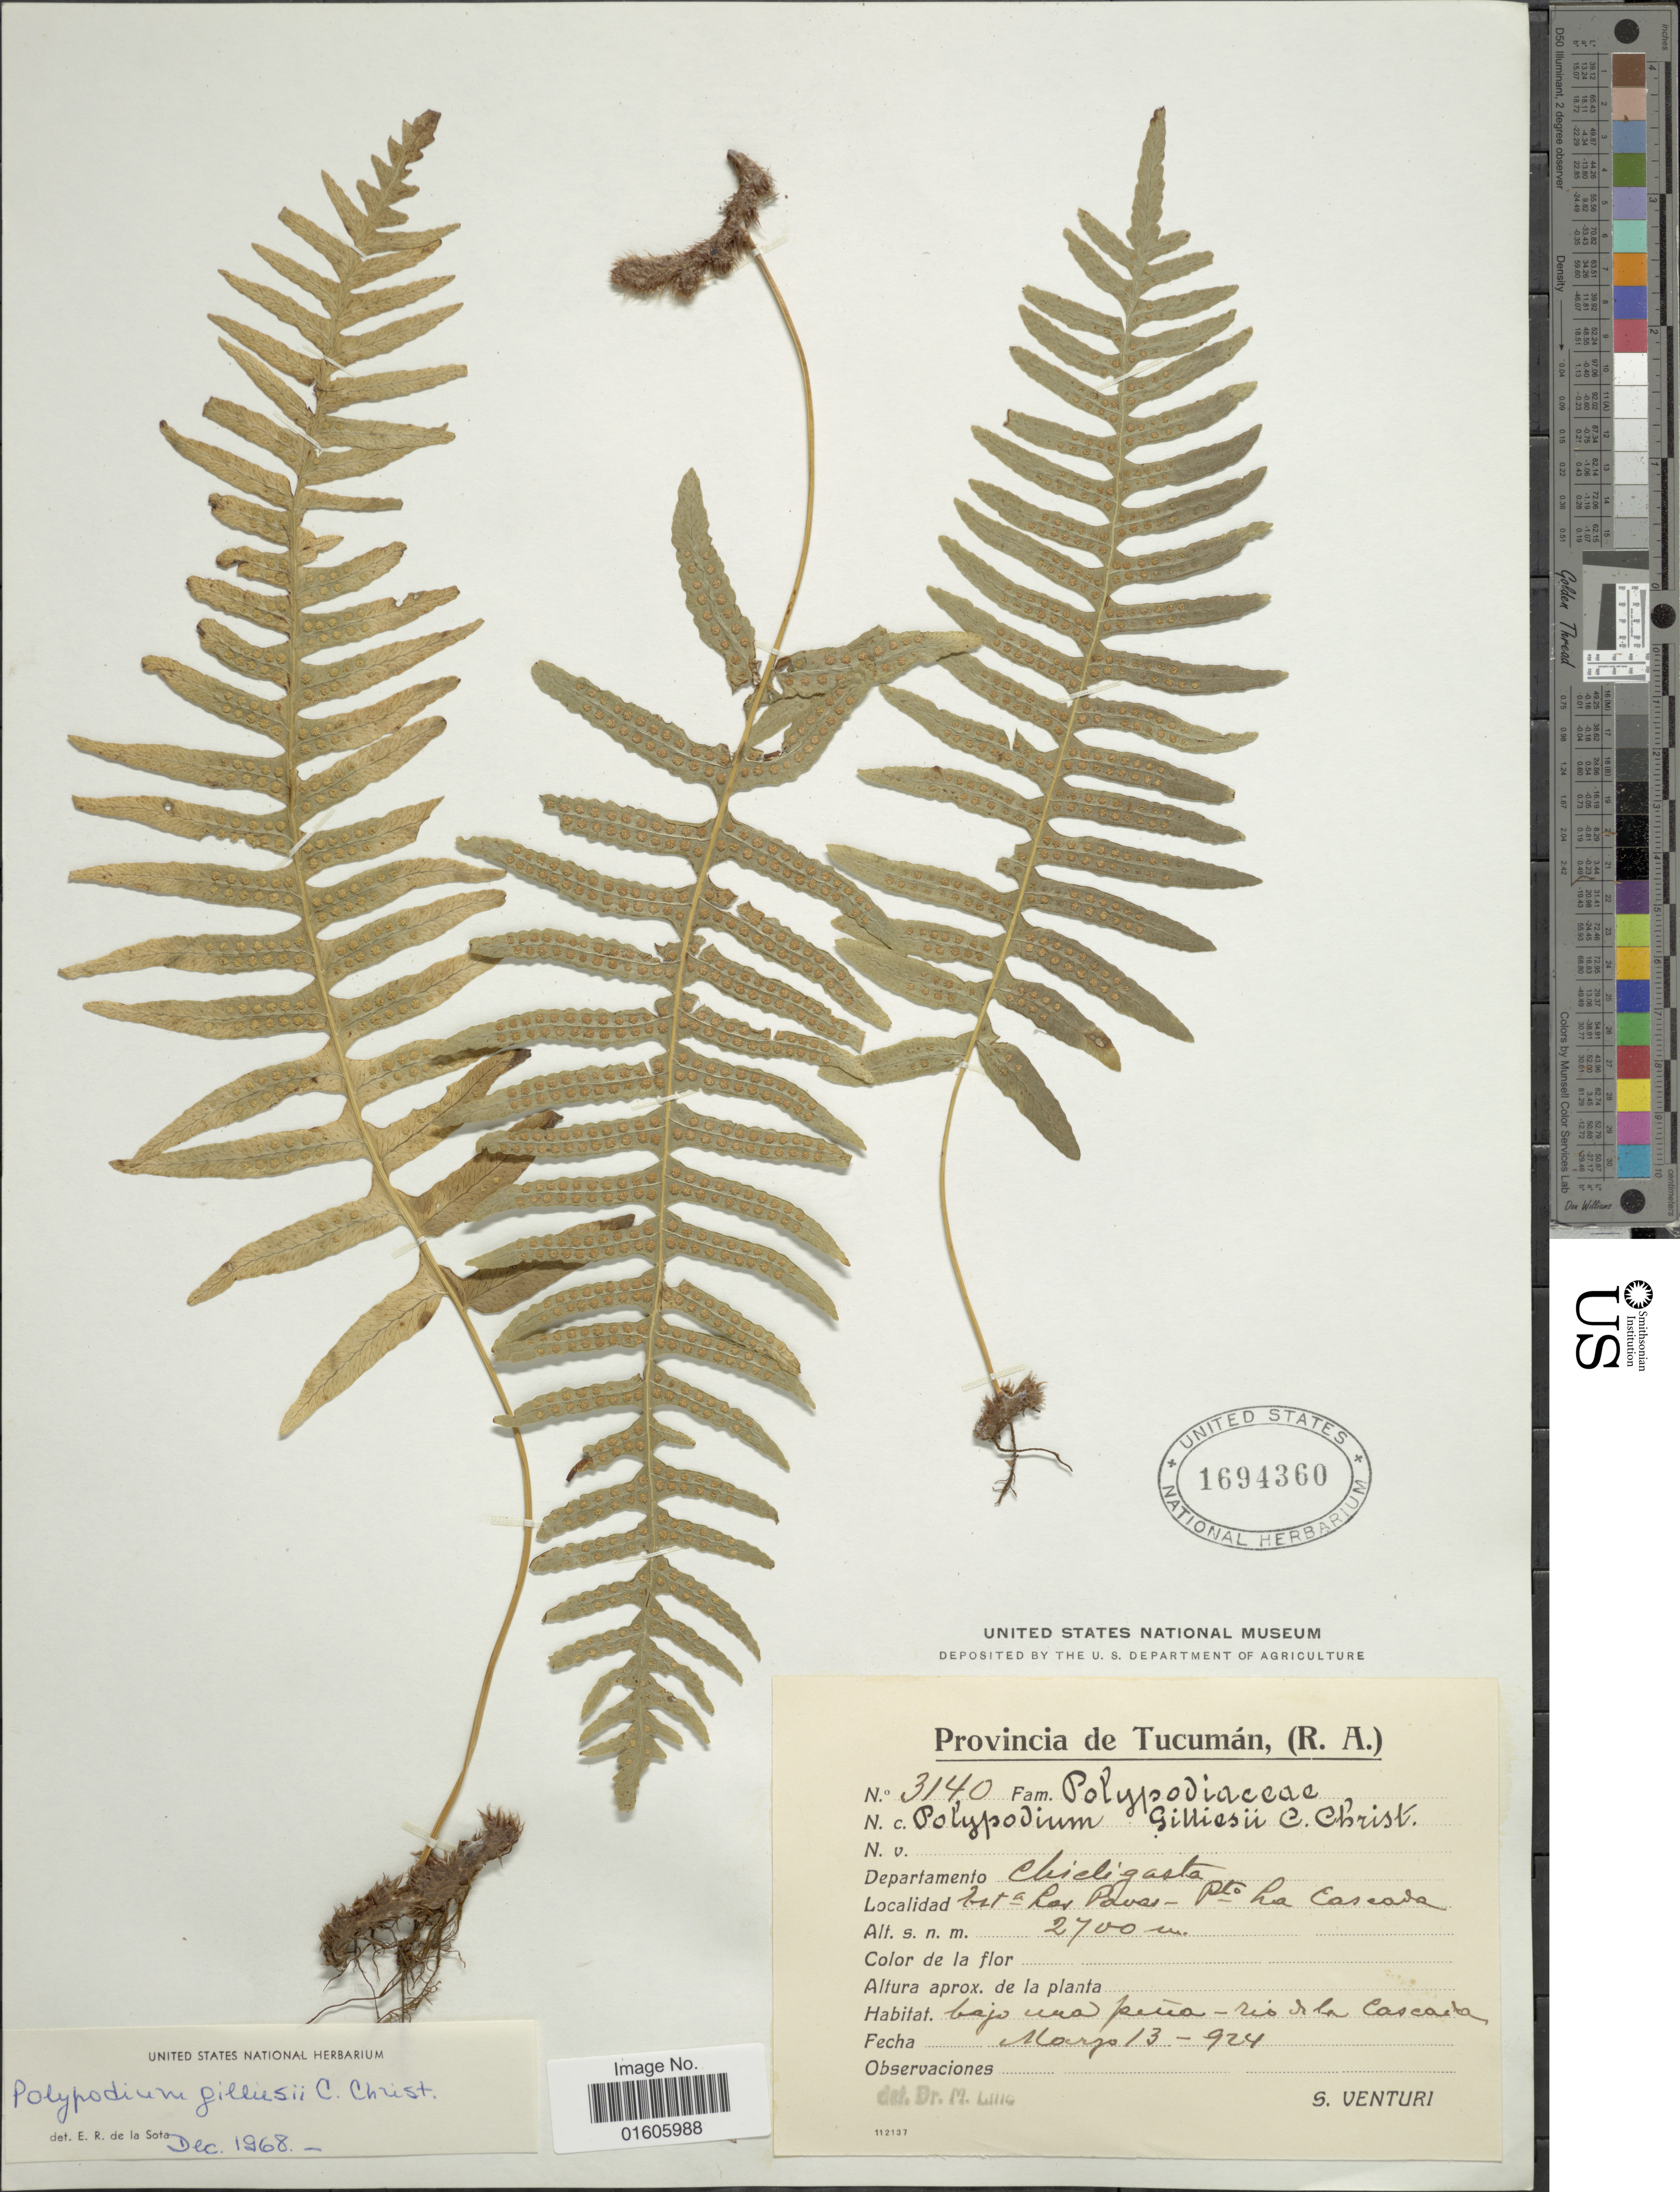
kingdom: Plantae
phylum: Tracheophyta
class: Polypodiopsida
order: Polypodiales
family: Polypodiaceae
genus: Serpocaulon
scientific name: Serpocaulon gilliesii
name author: (C. Chr.) A.R. Sm.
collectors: S. Venturi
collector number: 3140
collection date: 1924-03-13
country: Argentina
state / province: Tucuman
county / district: Chicligasta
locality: Est- a Las Pavas - Pto La Cascada.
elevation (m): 2700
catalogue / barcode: US 1694360